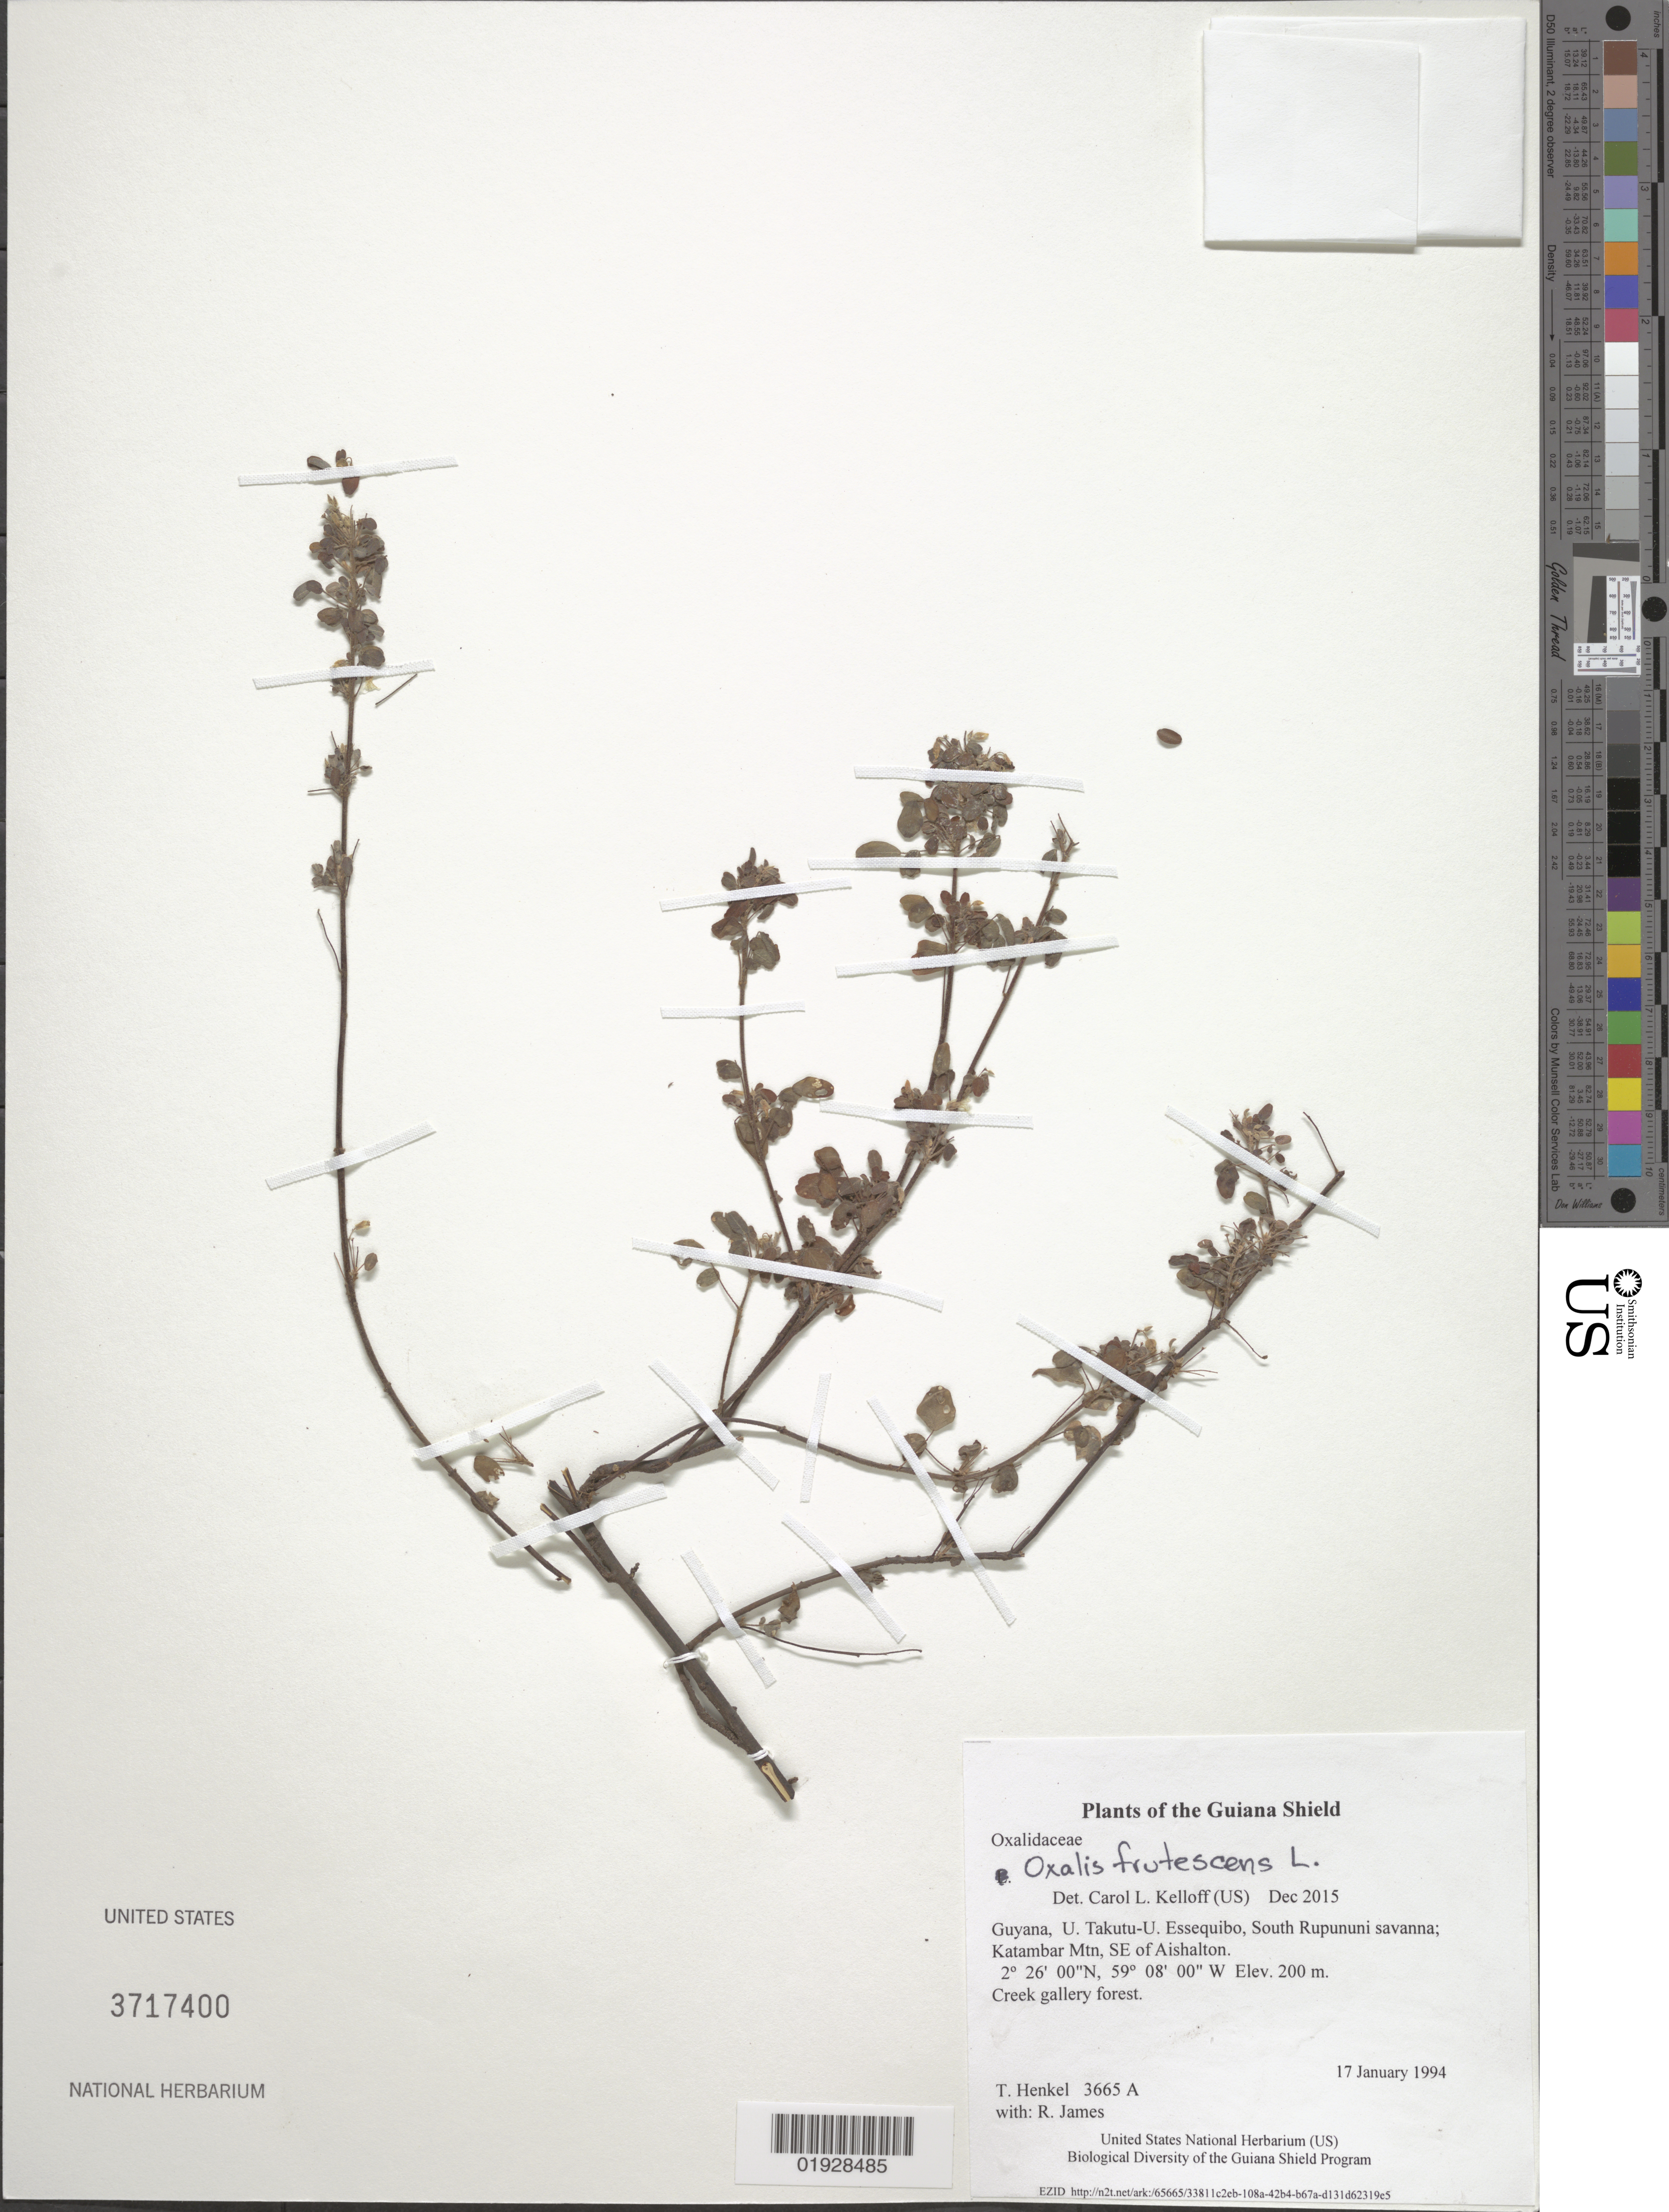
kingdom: Plantae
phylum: Tracheophyta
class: Magnoliopsida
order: Oxalidales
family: Oxalidaceae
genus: Oxalis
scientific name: Oxalis frutescens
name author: L.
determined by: Kelloff, Carol L., (US), Smithsonian Institution - National Museum of Natural History (UNITED STATES)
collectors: T. Henkel & R. James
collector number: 3665 A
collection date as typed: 17 January 1994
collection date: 1994-01-17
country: Guyana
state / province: U. Takutu-U. Essequibo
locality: South Rupununi savanna; Katambar Mtn, SE of Aishalton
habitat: Creek gallery forest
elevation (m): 200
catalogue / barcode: US 3717400